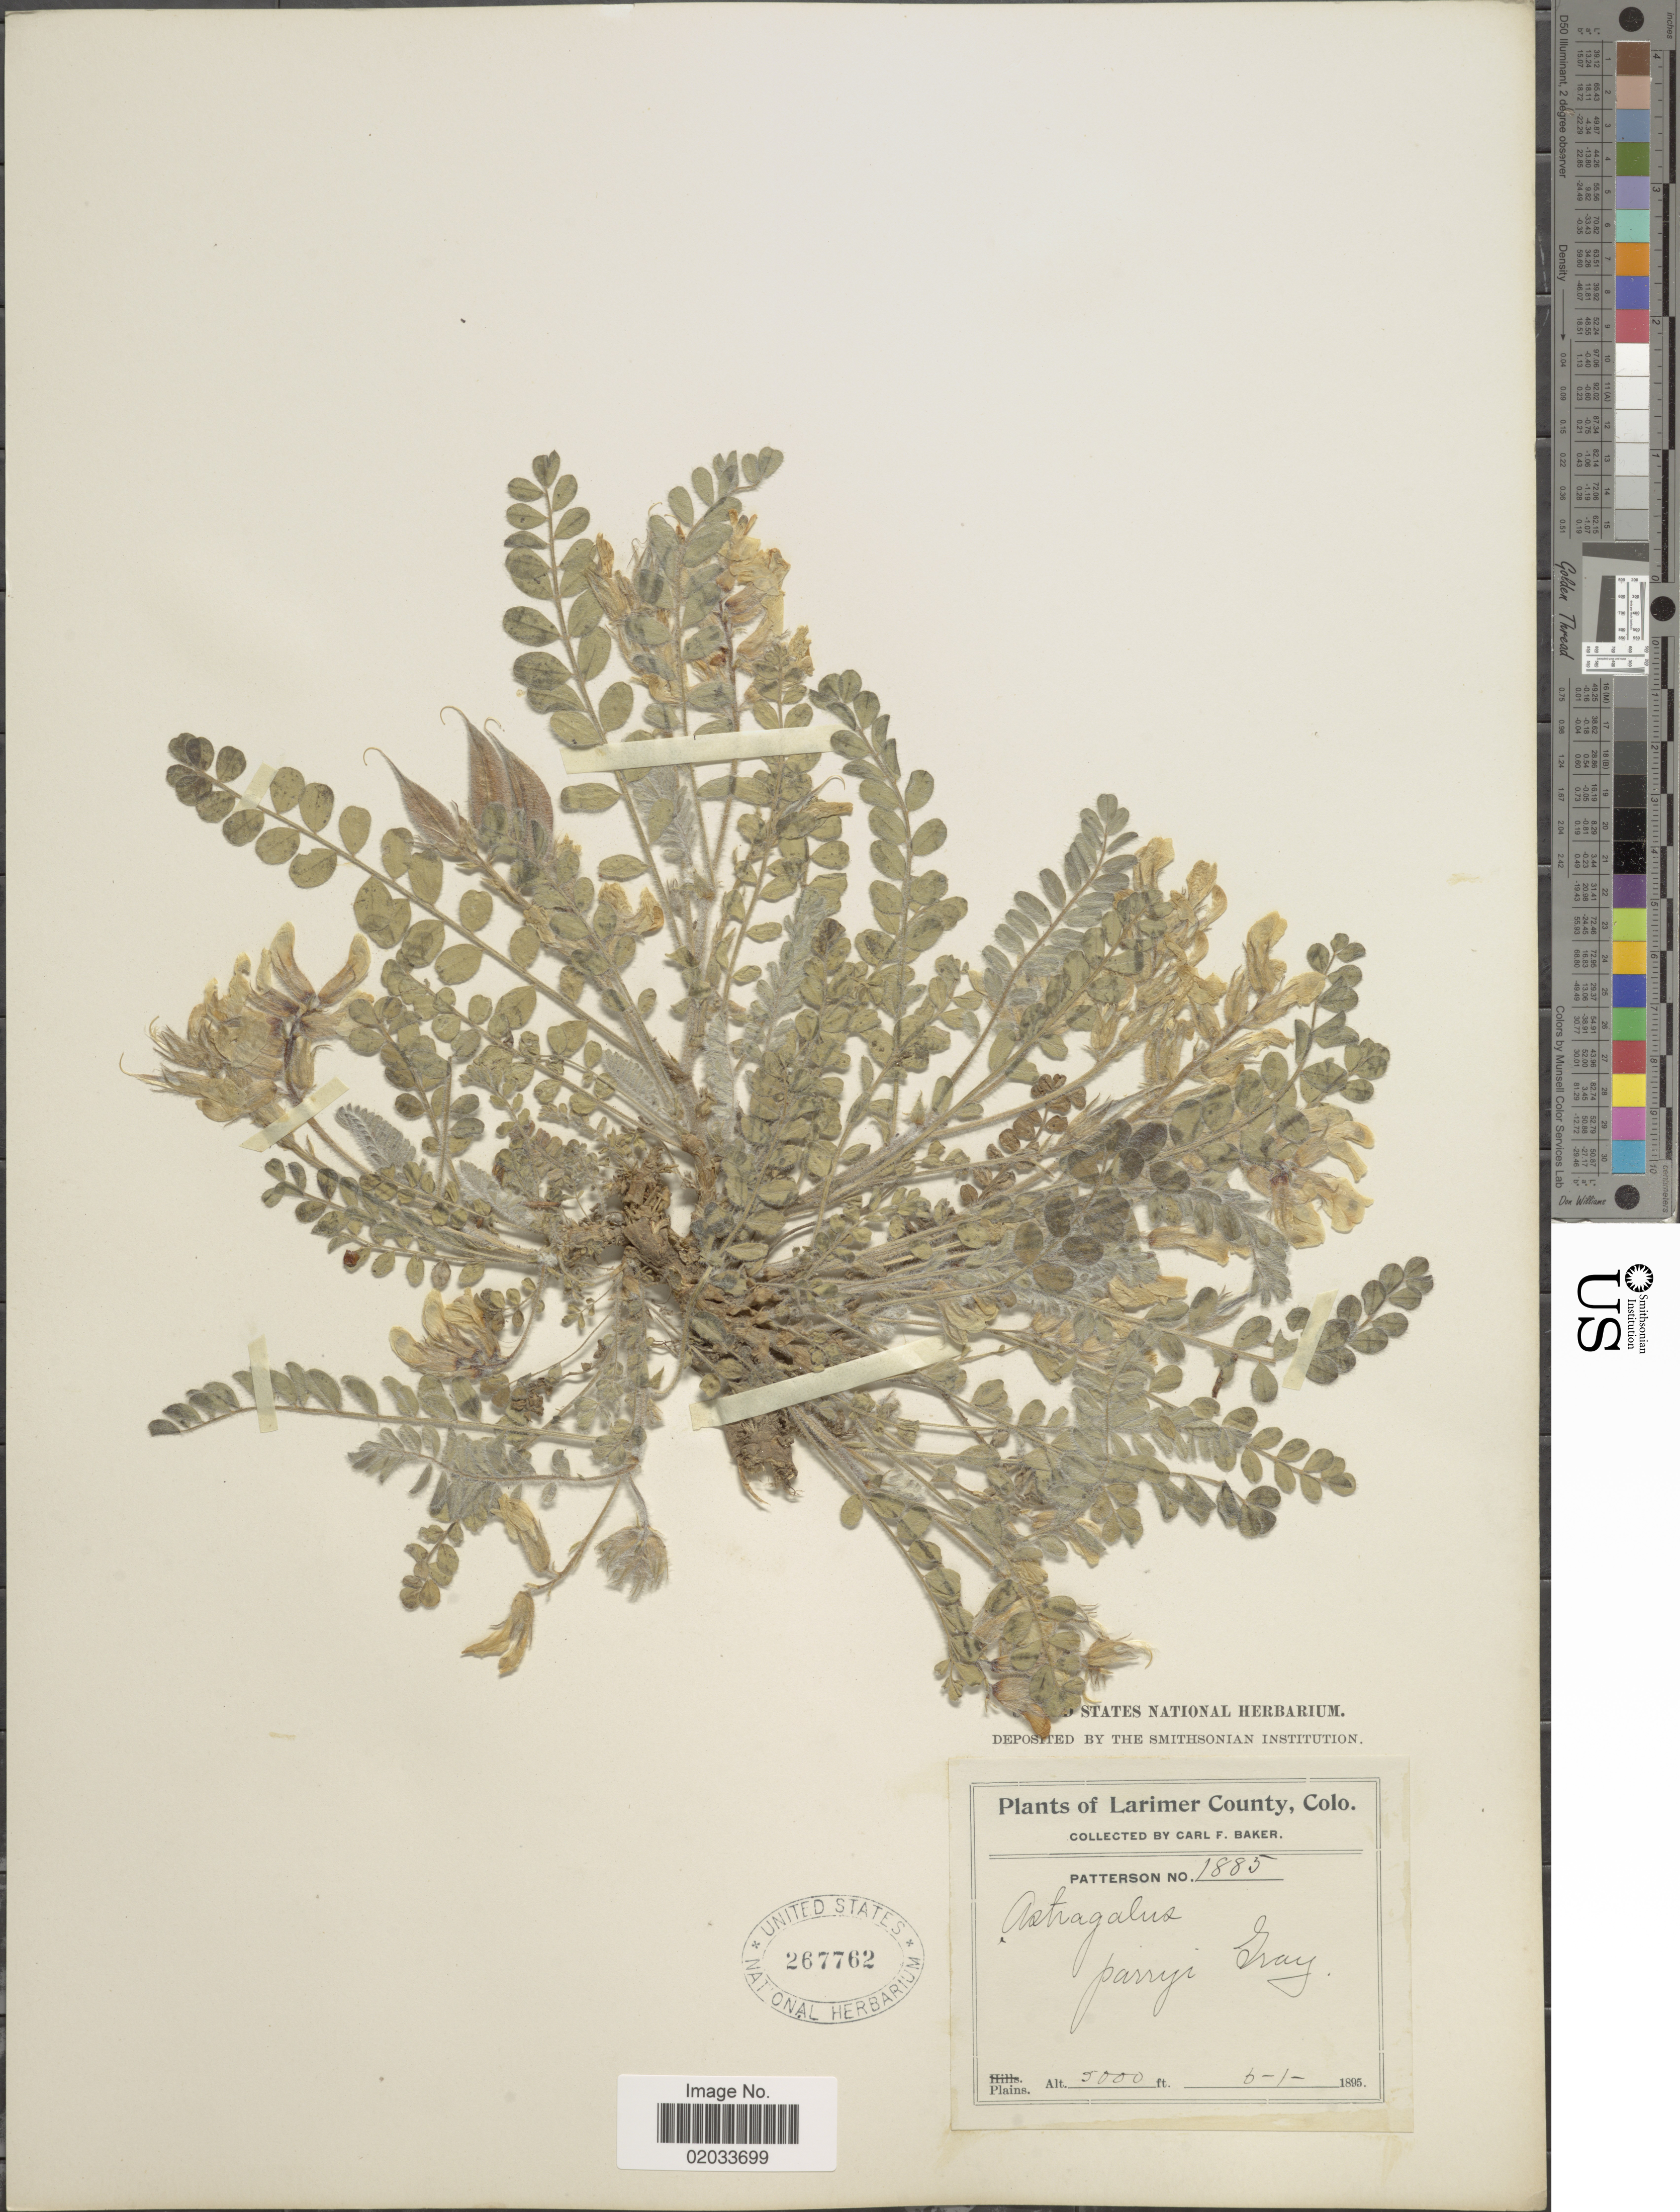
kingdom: Plantae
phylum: Tracheophyta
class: Magnoliopsida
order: Fabales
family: Fabaceae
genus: Astragalus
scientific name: Astragalus parryi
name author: A. Gray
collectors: -. Patterson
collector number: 1885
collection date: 1895-06-01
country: United States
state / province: Colorado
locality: Larimer County, Plains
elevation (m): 1524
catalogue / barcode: US 267762